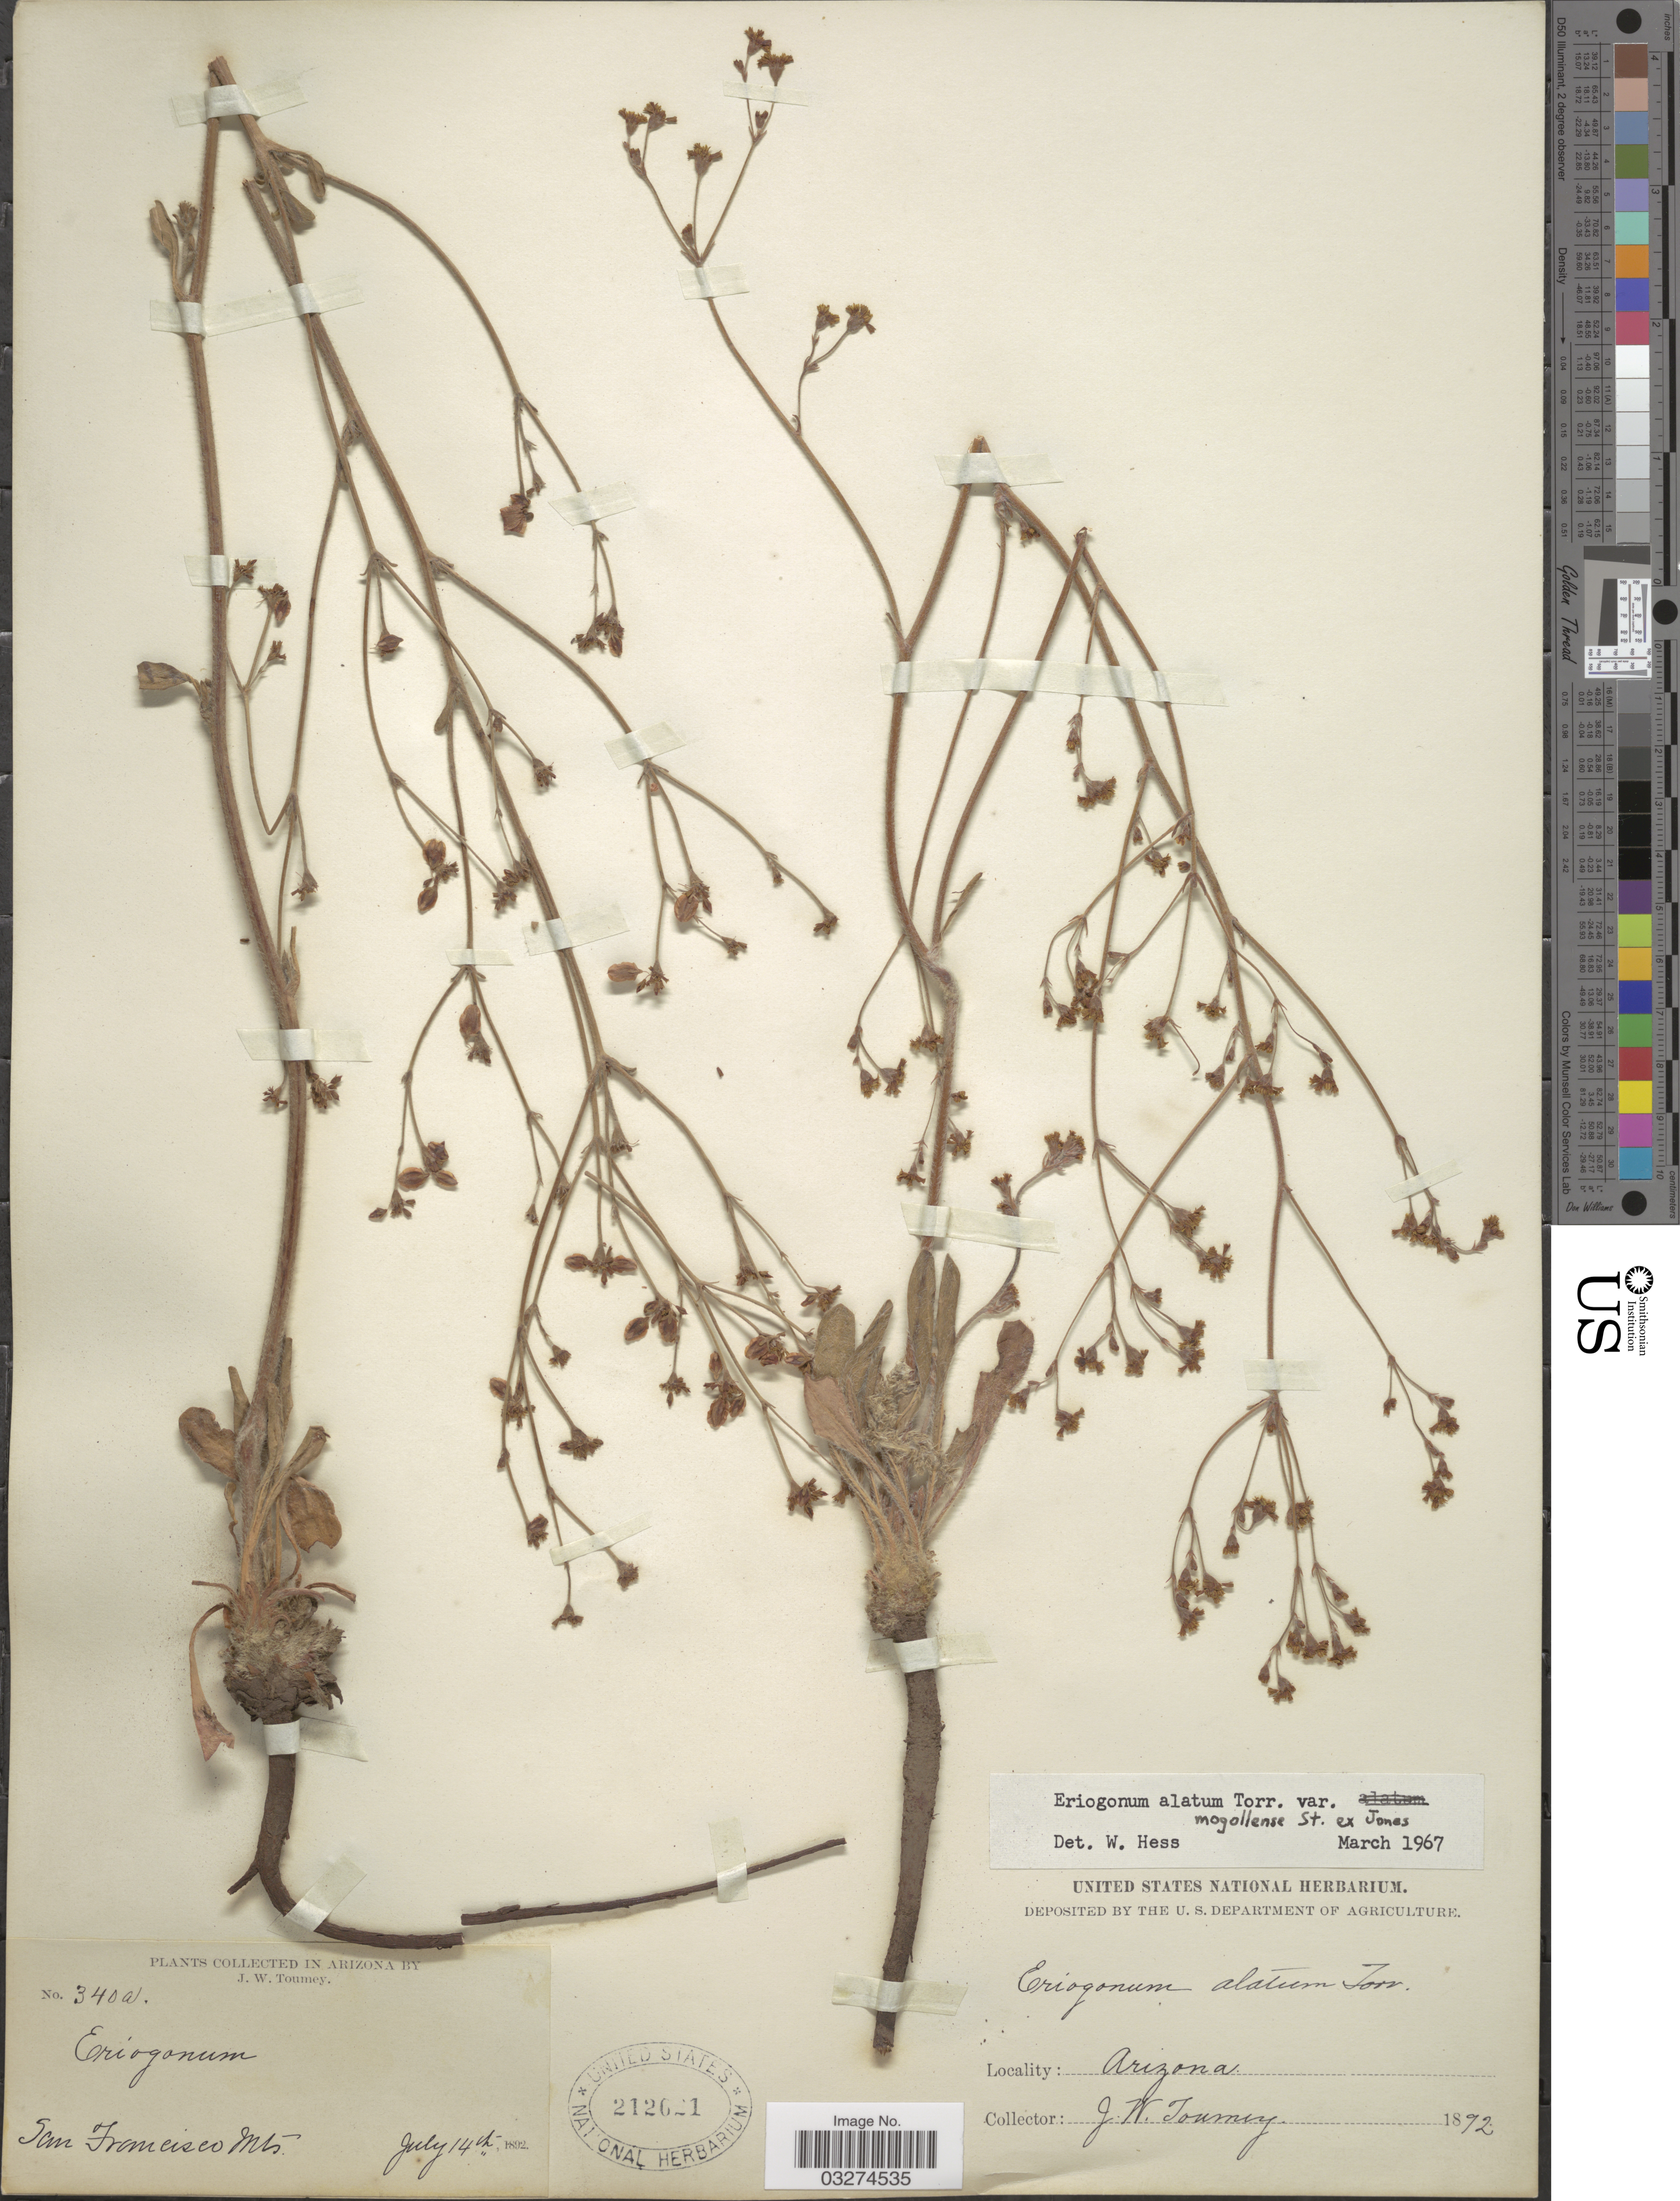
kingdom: Plantae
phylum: Tracheophyta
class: Magnoliopsida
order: Caryophyllales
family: Polygonaceae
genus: Eriogonum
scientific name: Eriogonum alatum var. mogollense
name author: S. Stokes ex M.E. Jones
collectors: J. W. Toumey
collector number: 340a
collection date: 1892-07-14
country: United States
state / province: Arizona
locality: San Francisco Mts.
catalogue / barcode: US 212621